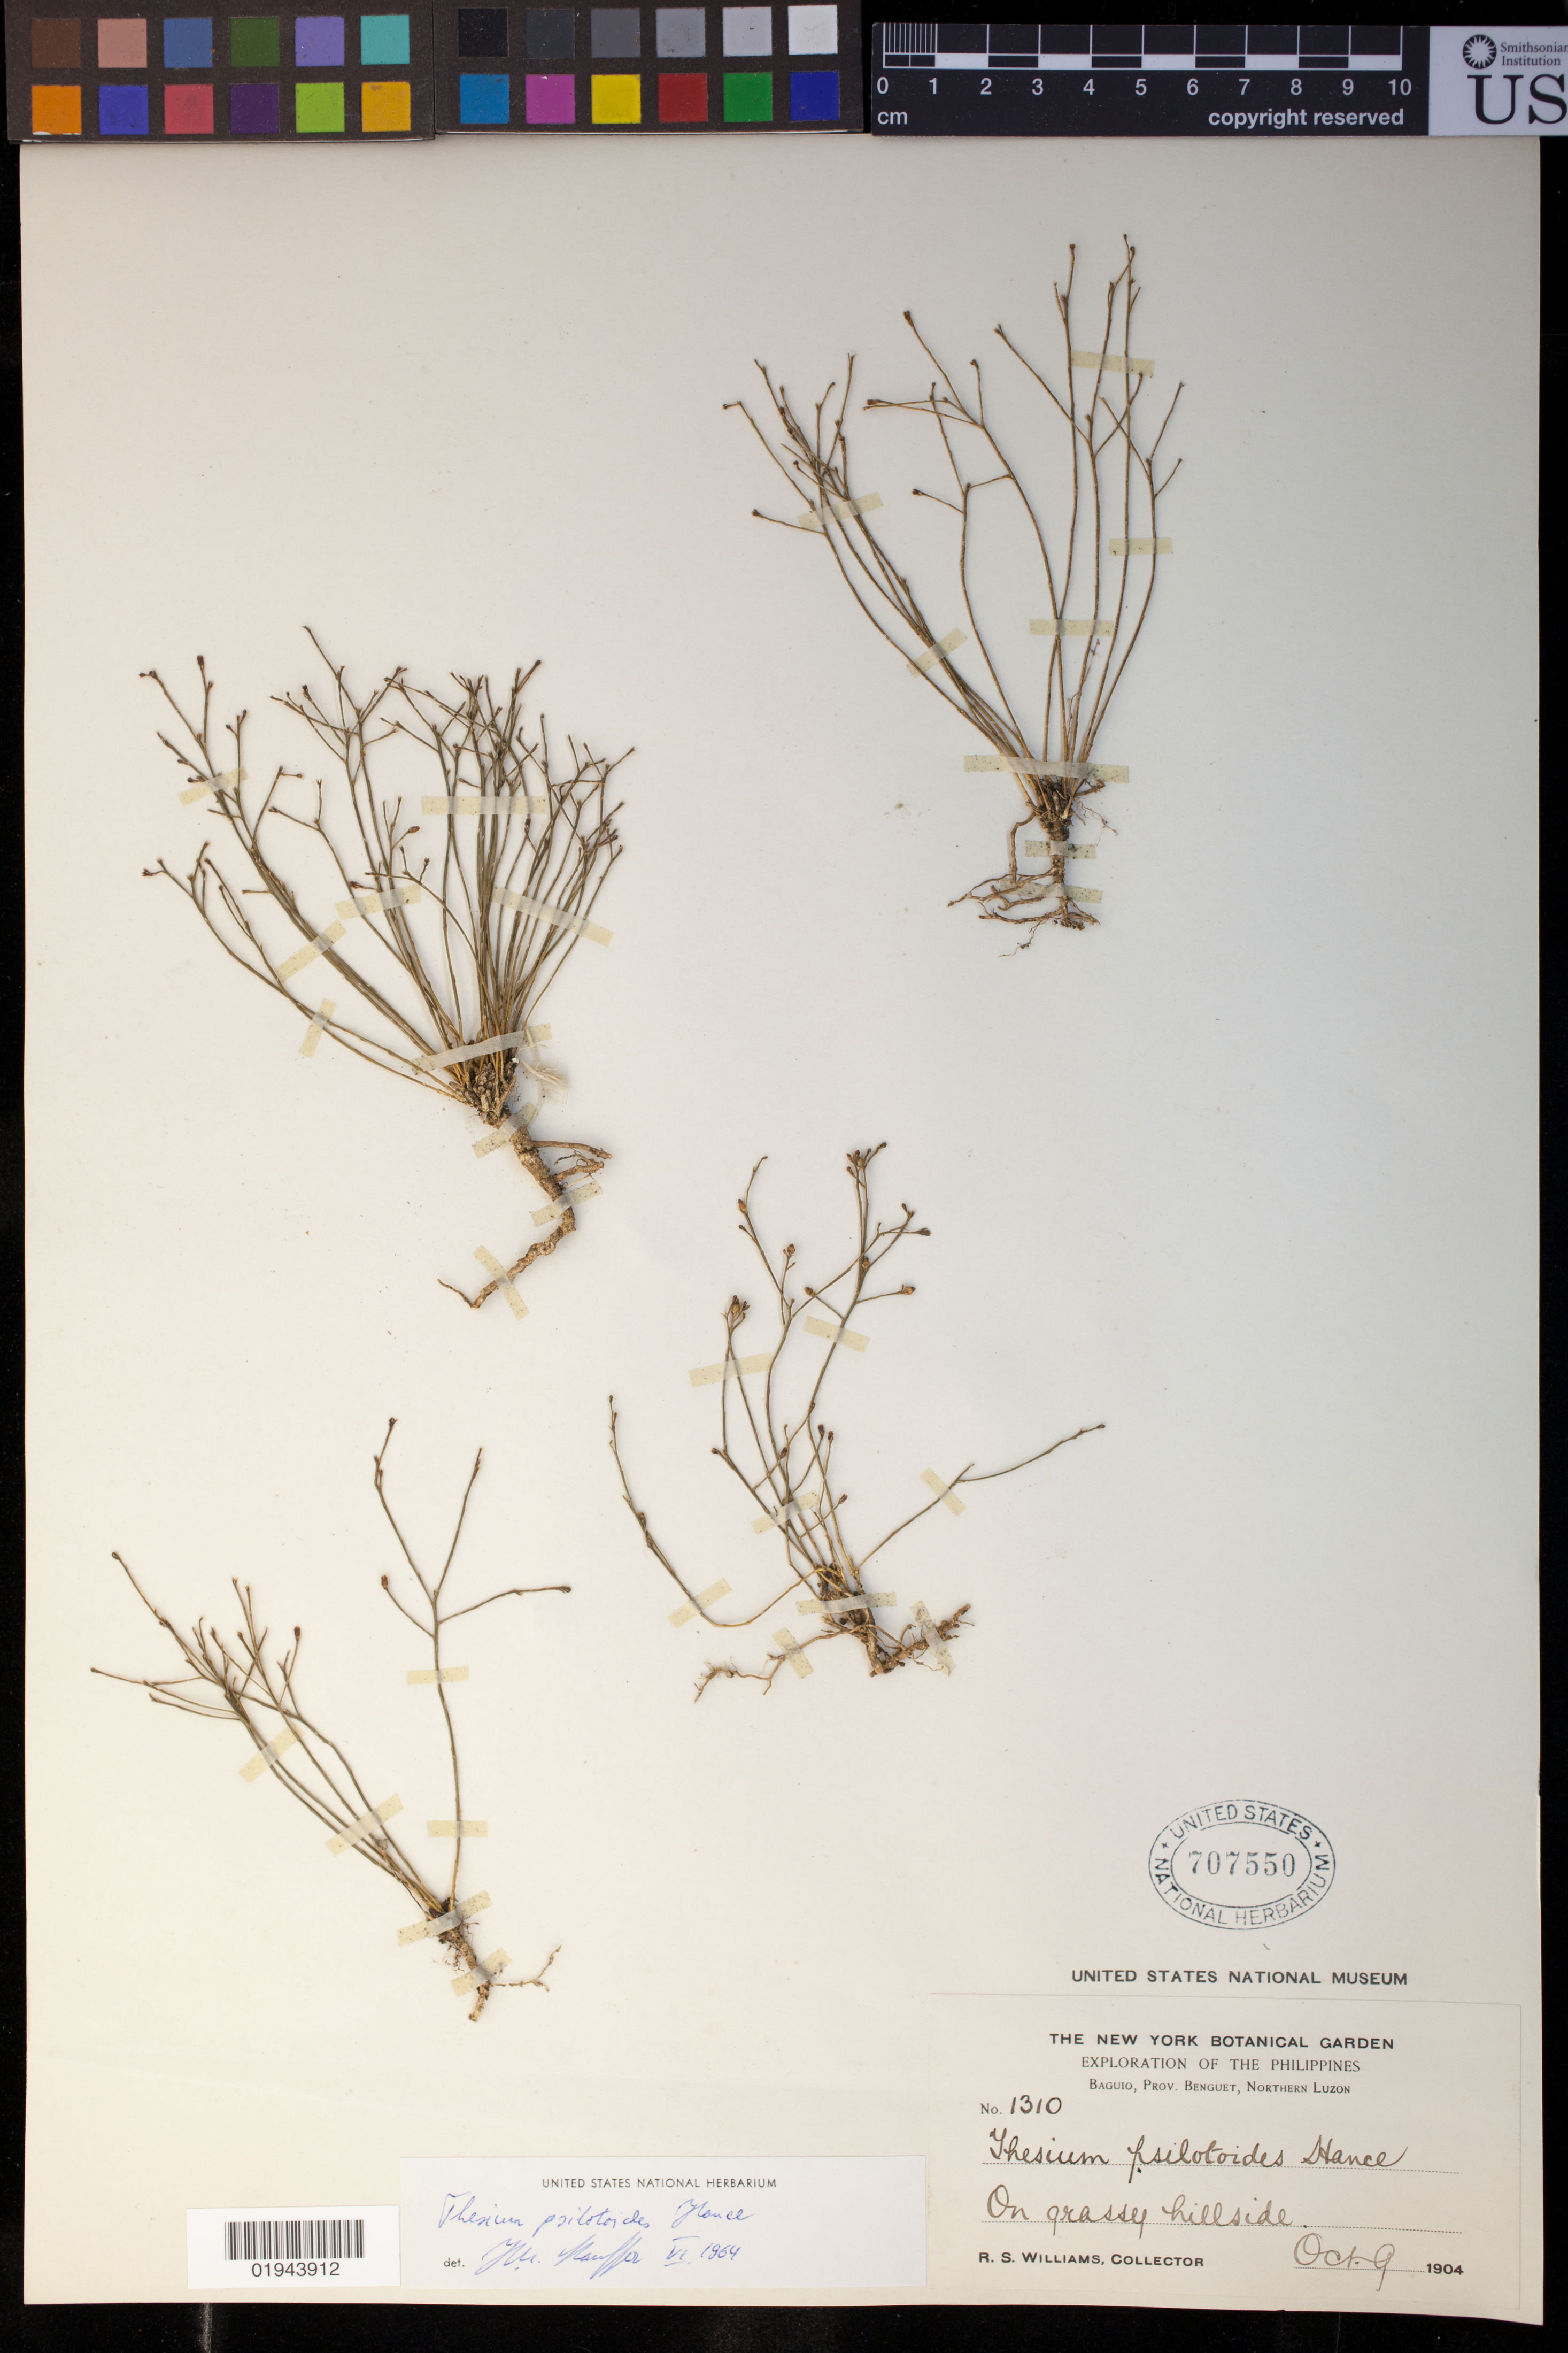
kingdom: Plantae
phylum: Tracheophyta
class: Magnoliopsida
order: Santalales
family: Thesiaceae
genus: Thesium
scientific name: Thesium psilotoides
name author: Hance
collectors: R. S. Williams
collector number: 1310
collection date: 1904-10-09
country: Philippines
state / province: Cordillera (Administrative Region)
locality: Baguio, Prov. Benguet, Northern Luzon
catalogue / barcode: US 707550